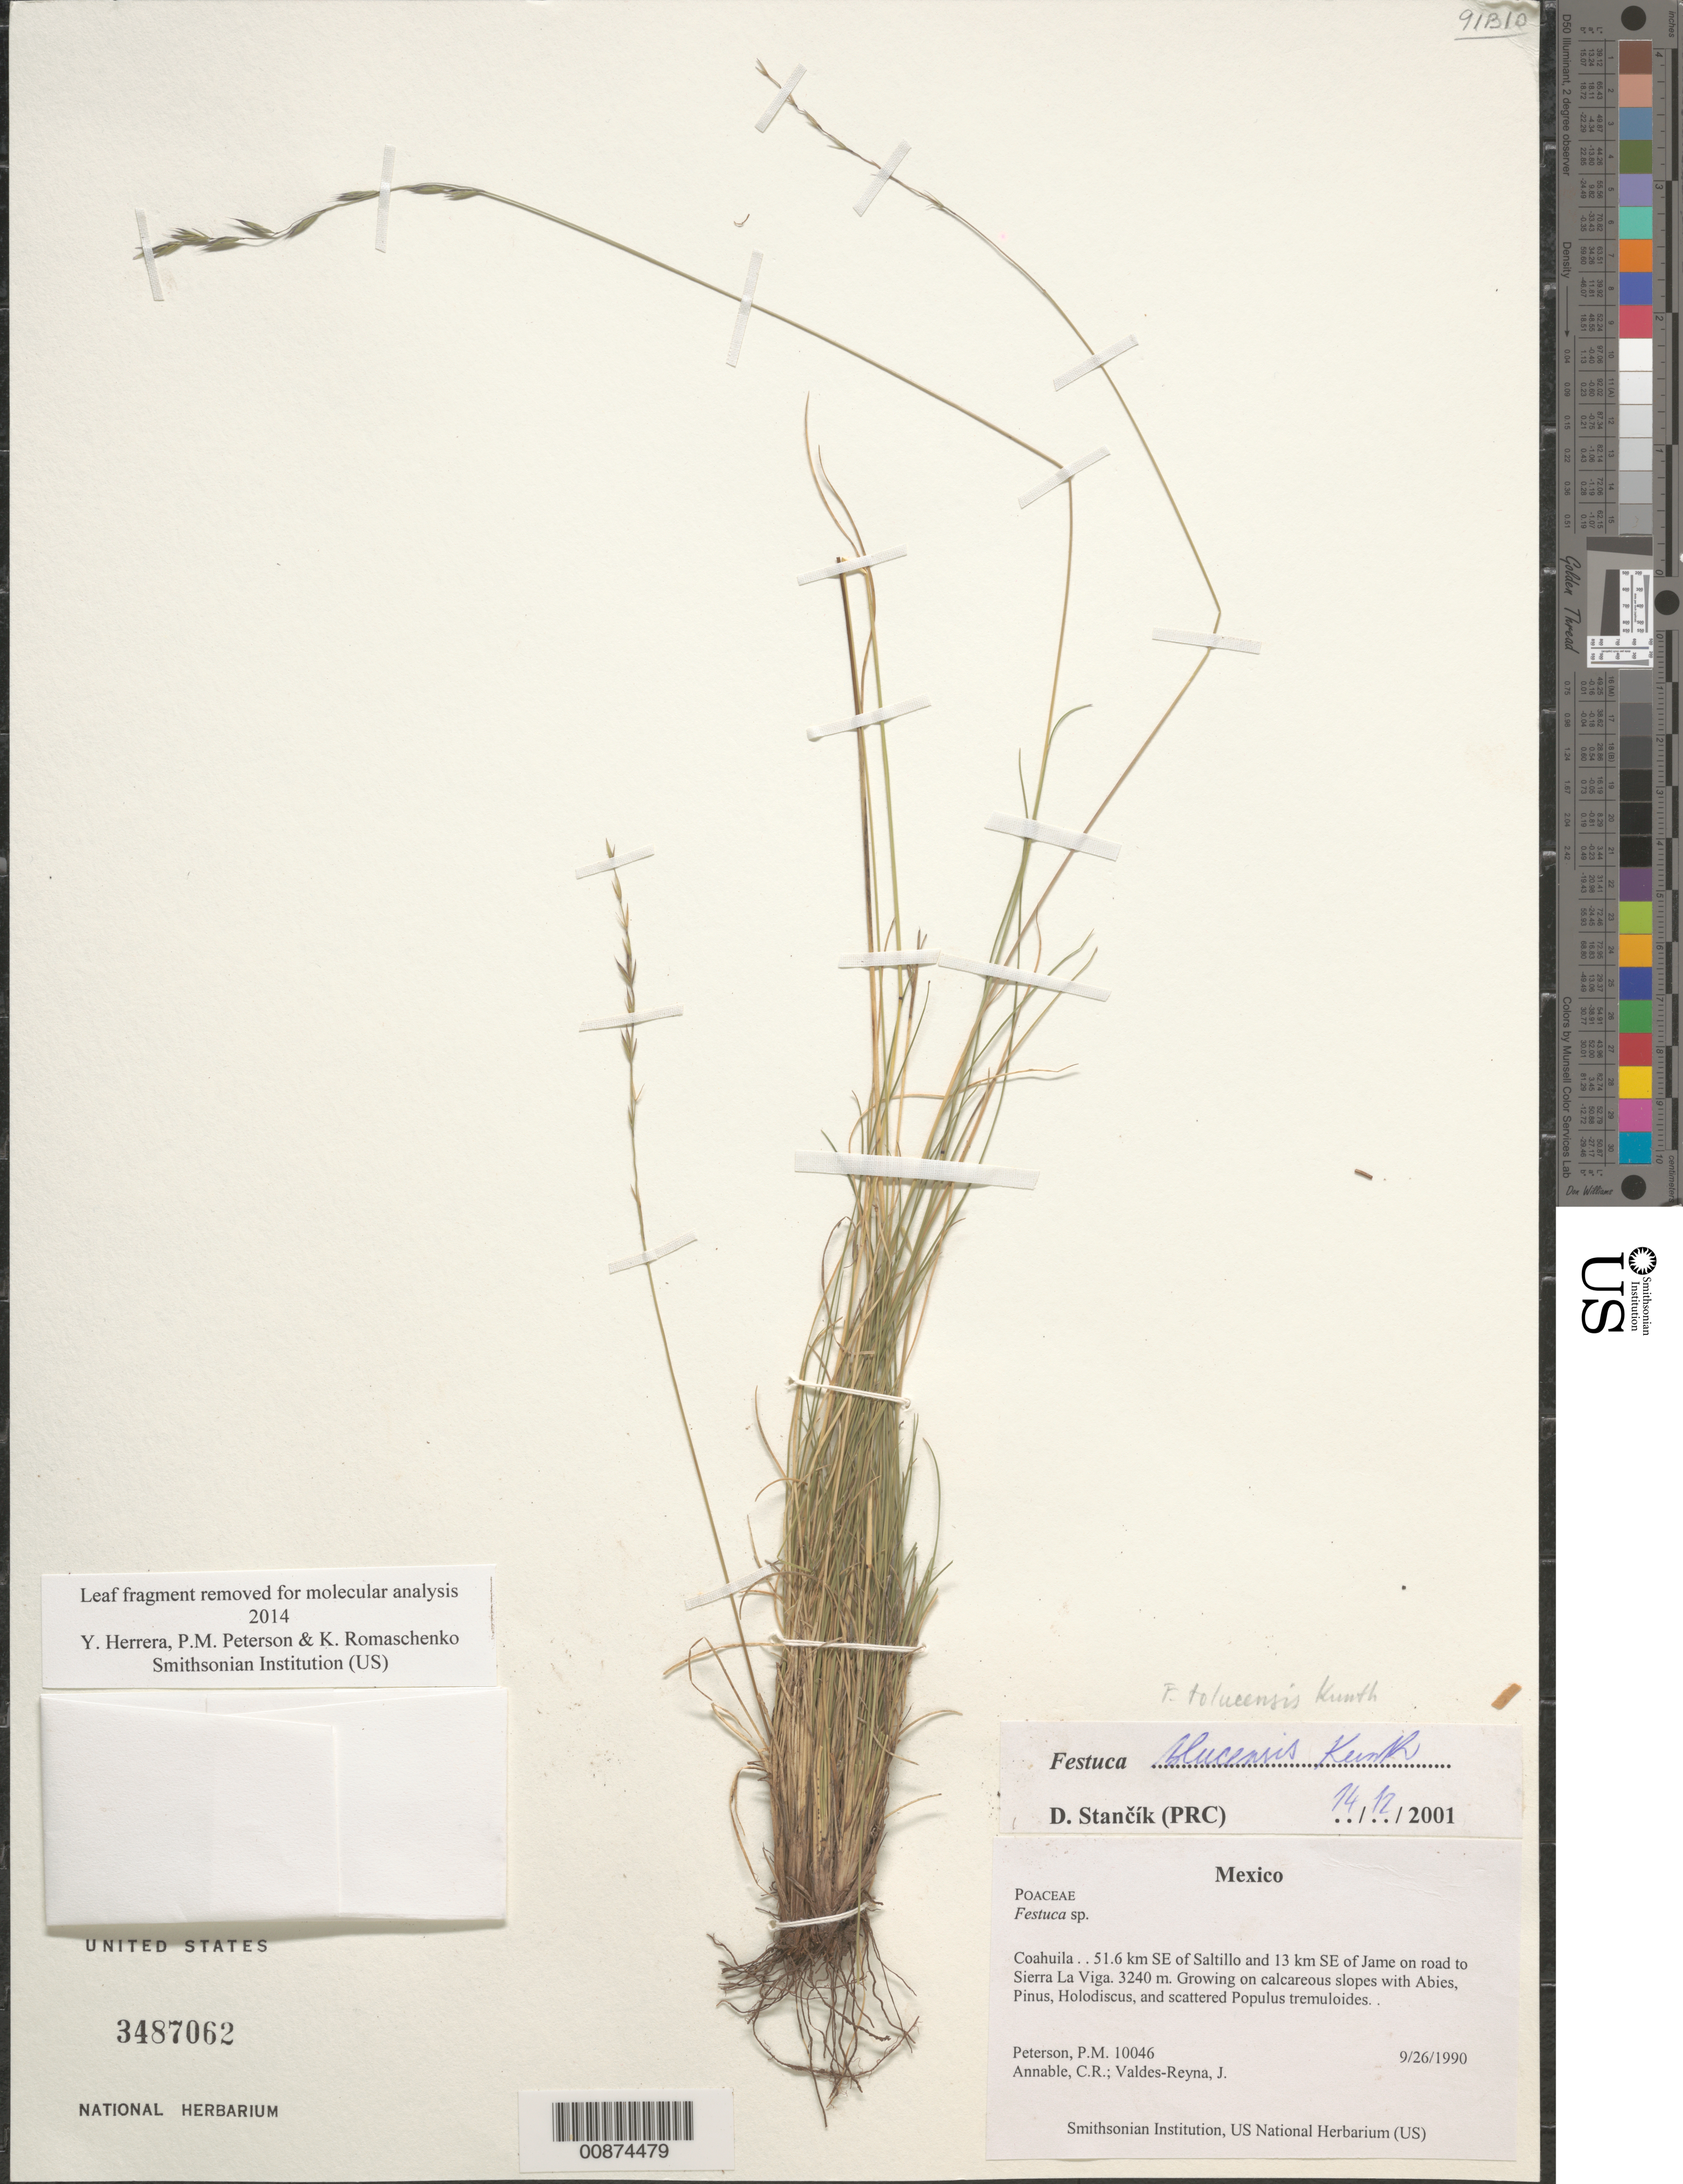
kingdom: Plantae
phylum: Tracheophyta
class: Liliopsida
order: Poales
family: Poaceae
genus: Festuca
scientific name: Festuca tolucensis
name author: Kunth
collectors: P. M. Peterson, C. R. Annable & J. Valdés-Reyna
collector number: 10046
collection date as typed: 26 Sep 1990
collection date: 1990-09-26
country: Mexico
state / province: Coahuila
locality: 51.6 km SE of Saltillo and 13 km SE of Jame on road to Sierra La Viga.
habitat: Growing on calcareous slopes with Abies, Pinus, Holodiscus, and scattered Populus tremuloides.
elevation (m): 3240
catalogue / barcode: US 3487062